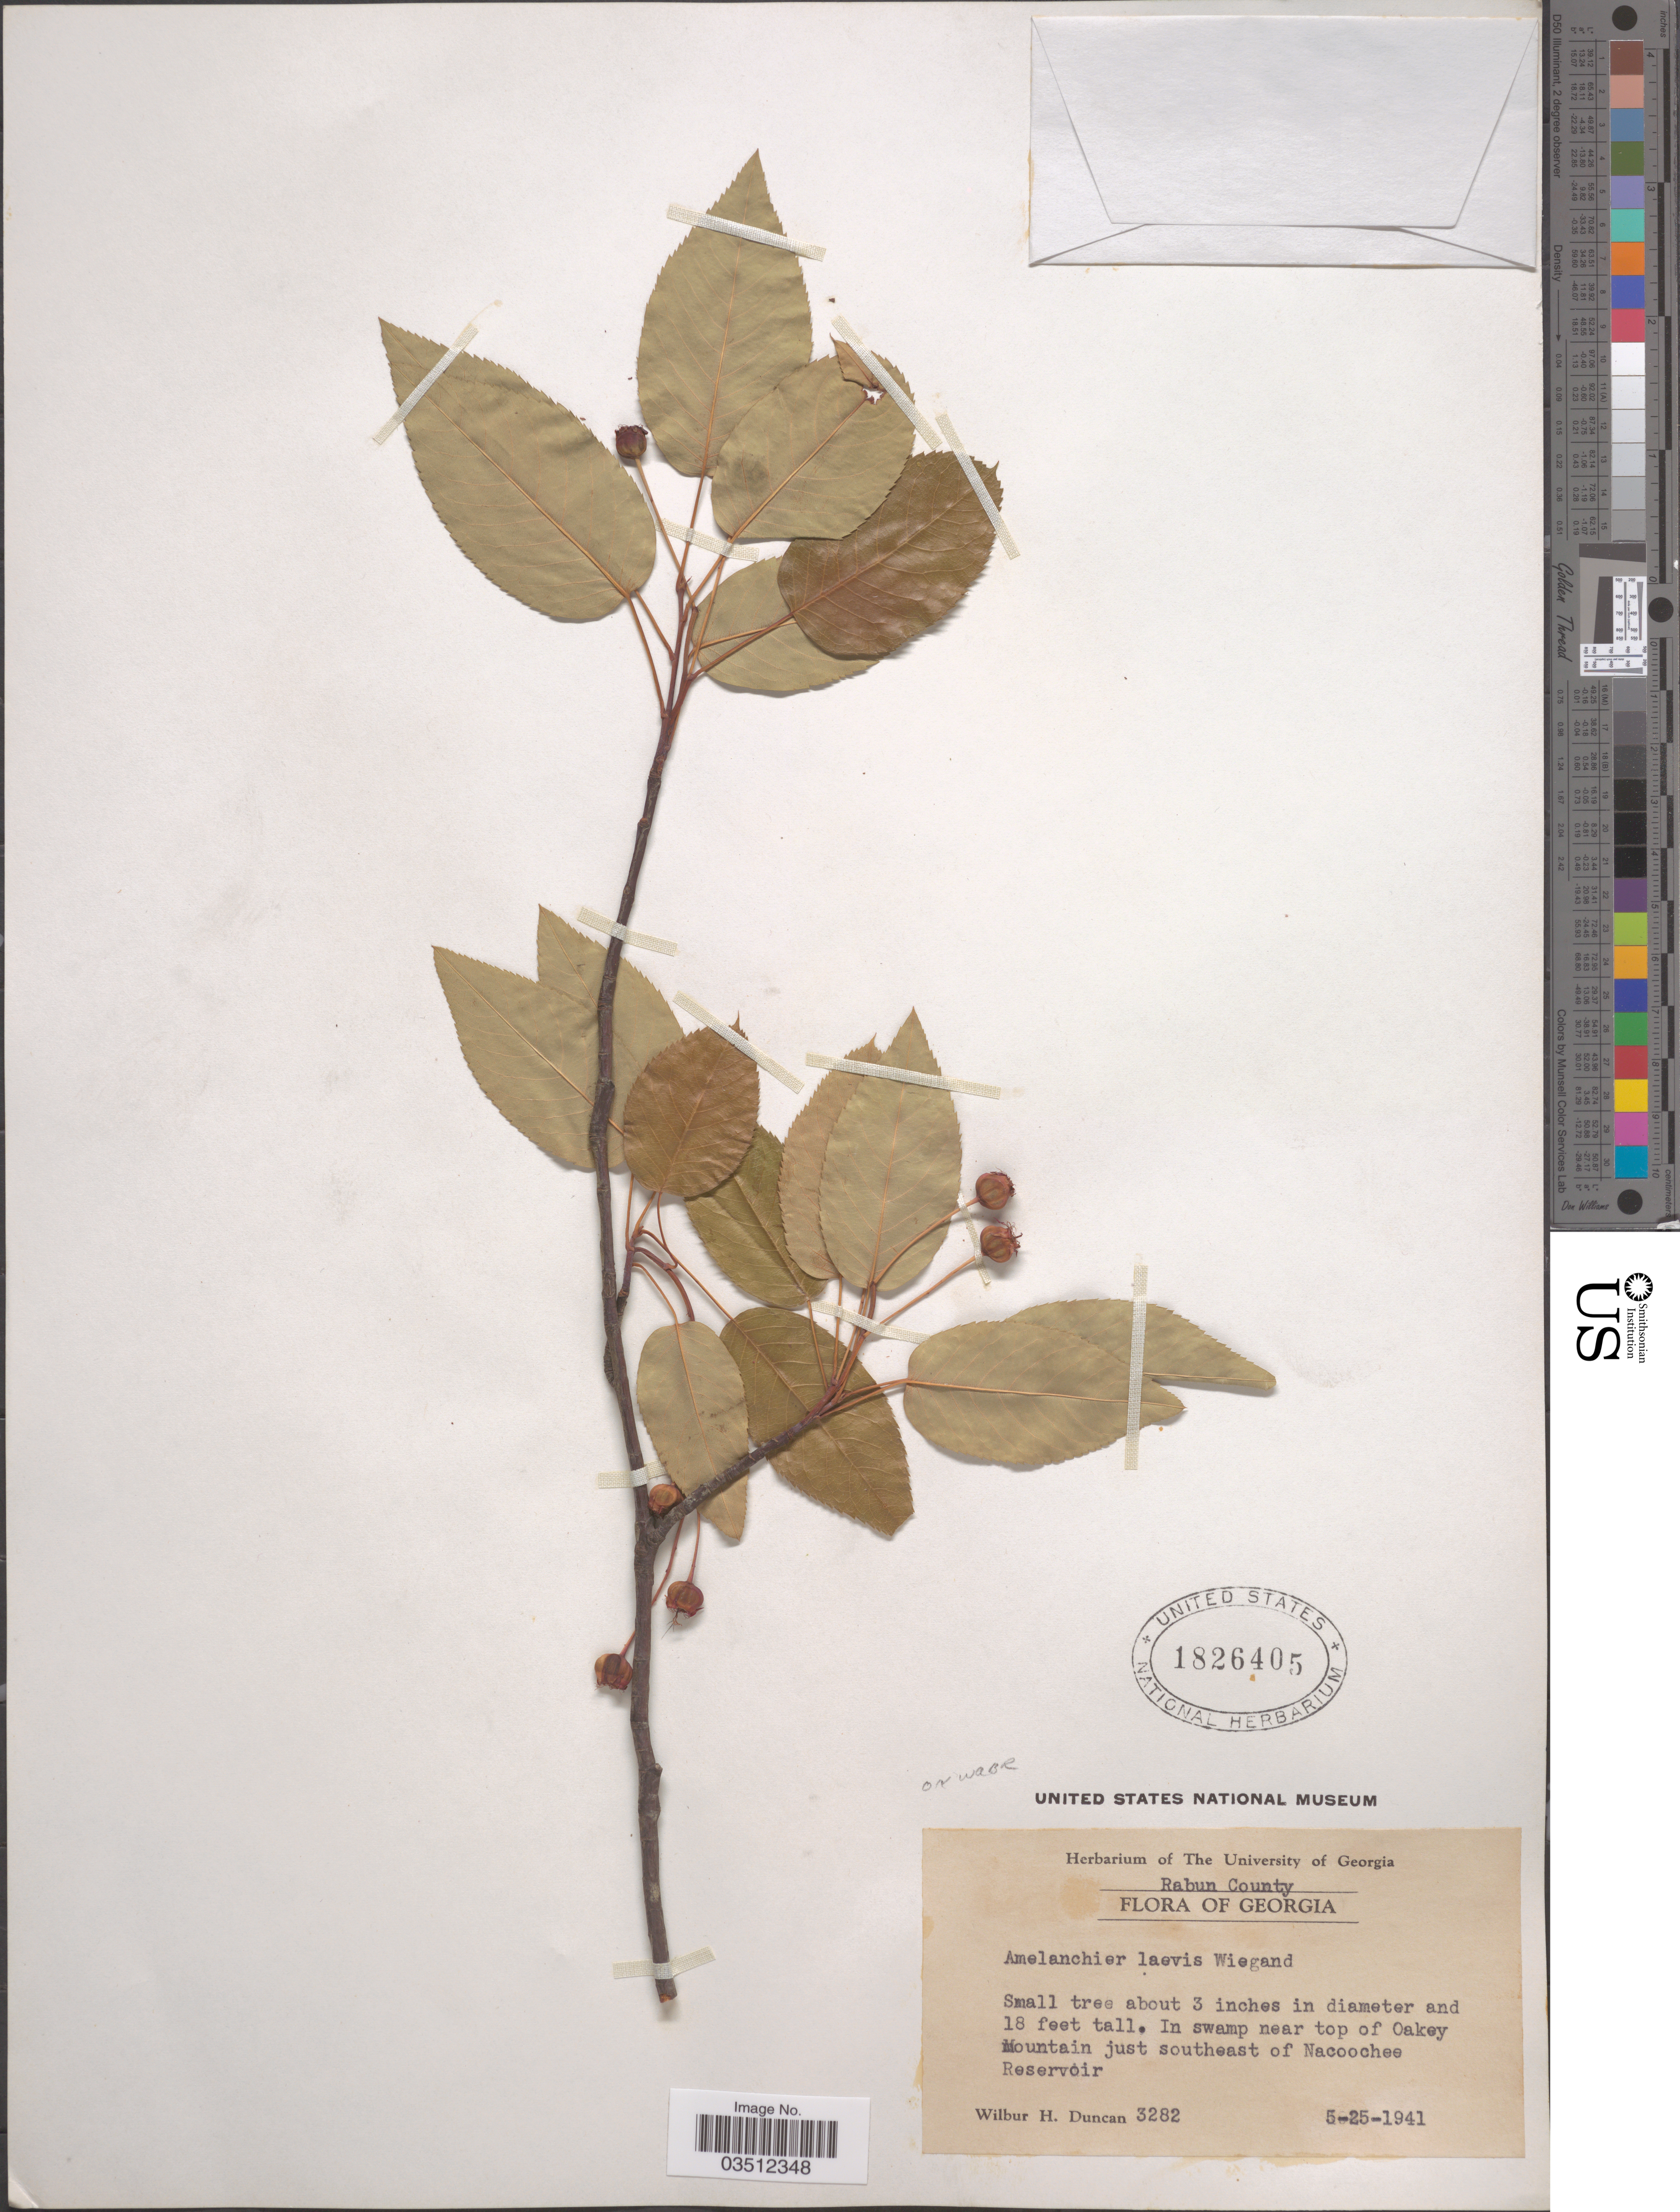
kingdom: Plantae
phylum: Tracheophyta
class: Magnoliopsida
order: Rosales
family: Rosaceae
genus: Amelanchier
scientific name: Amelanchier laevis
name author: Wiegand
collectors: W. H. Duncan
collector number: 3282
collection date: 1941-05-25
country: United States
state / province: Georgia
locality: Rabun County. In swamp near top of Oakey Mountain just southeast of Nacoochee Reservoir.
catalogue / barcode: US 1826405